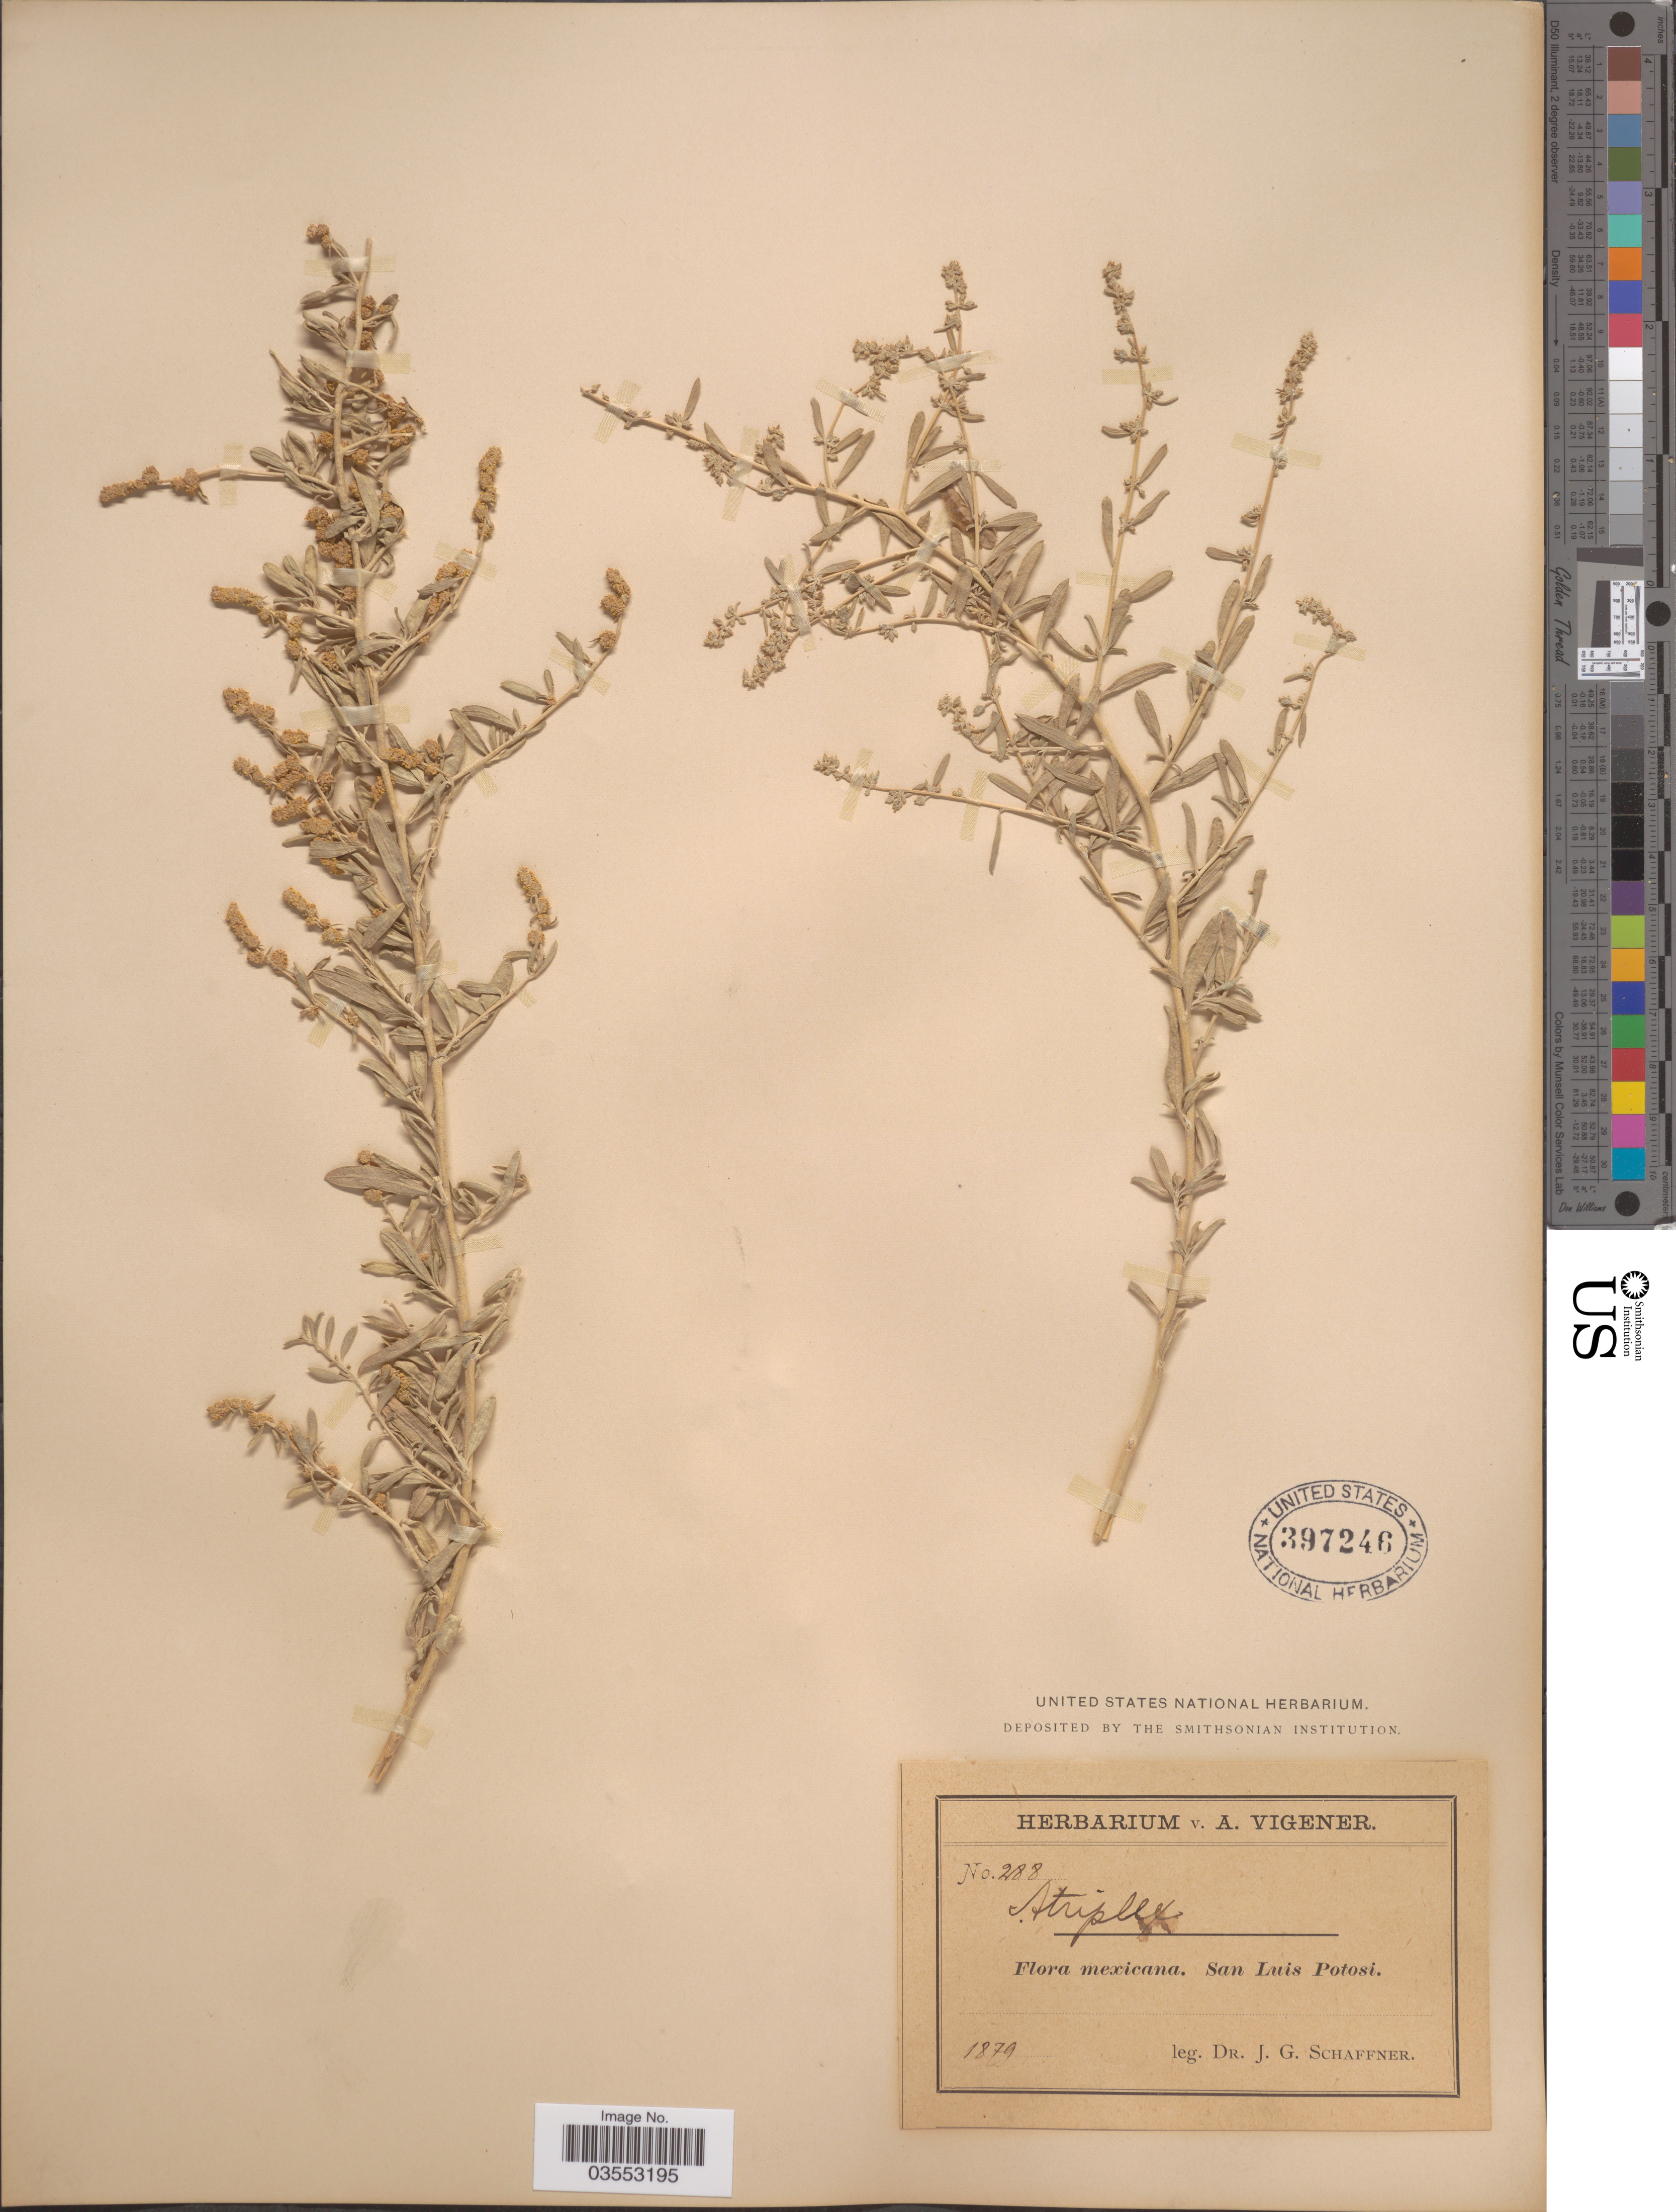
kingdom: Plantae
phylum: Tracheophyta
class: Magnoliopsida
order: Caryophyllales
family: Amaranthaceae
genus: Atriplex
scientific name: Atriplex canescens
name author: (Pursh) Nutt.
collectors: J. G. Schaffner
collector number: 288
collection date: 1879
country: Mexico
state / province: San Luis Potosí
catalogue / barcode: US 397246